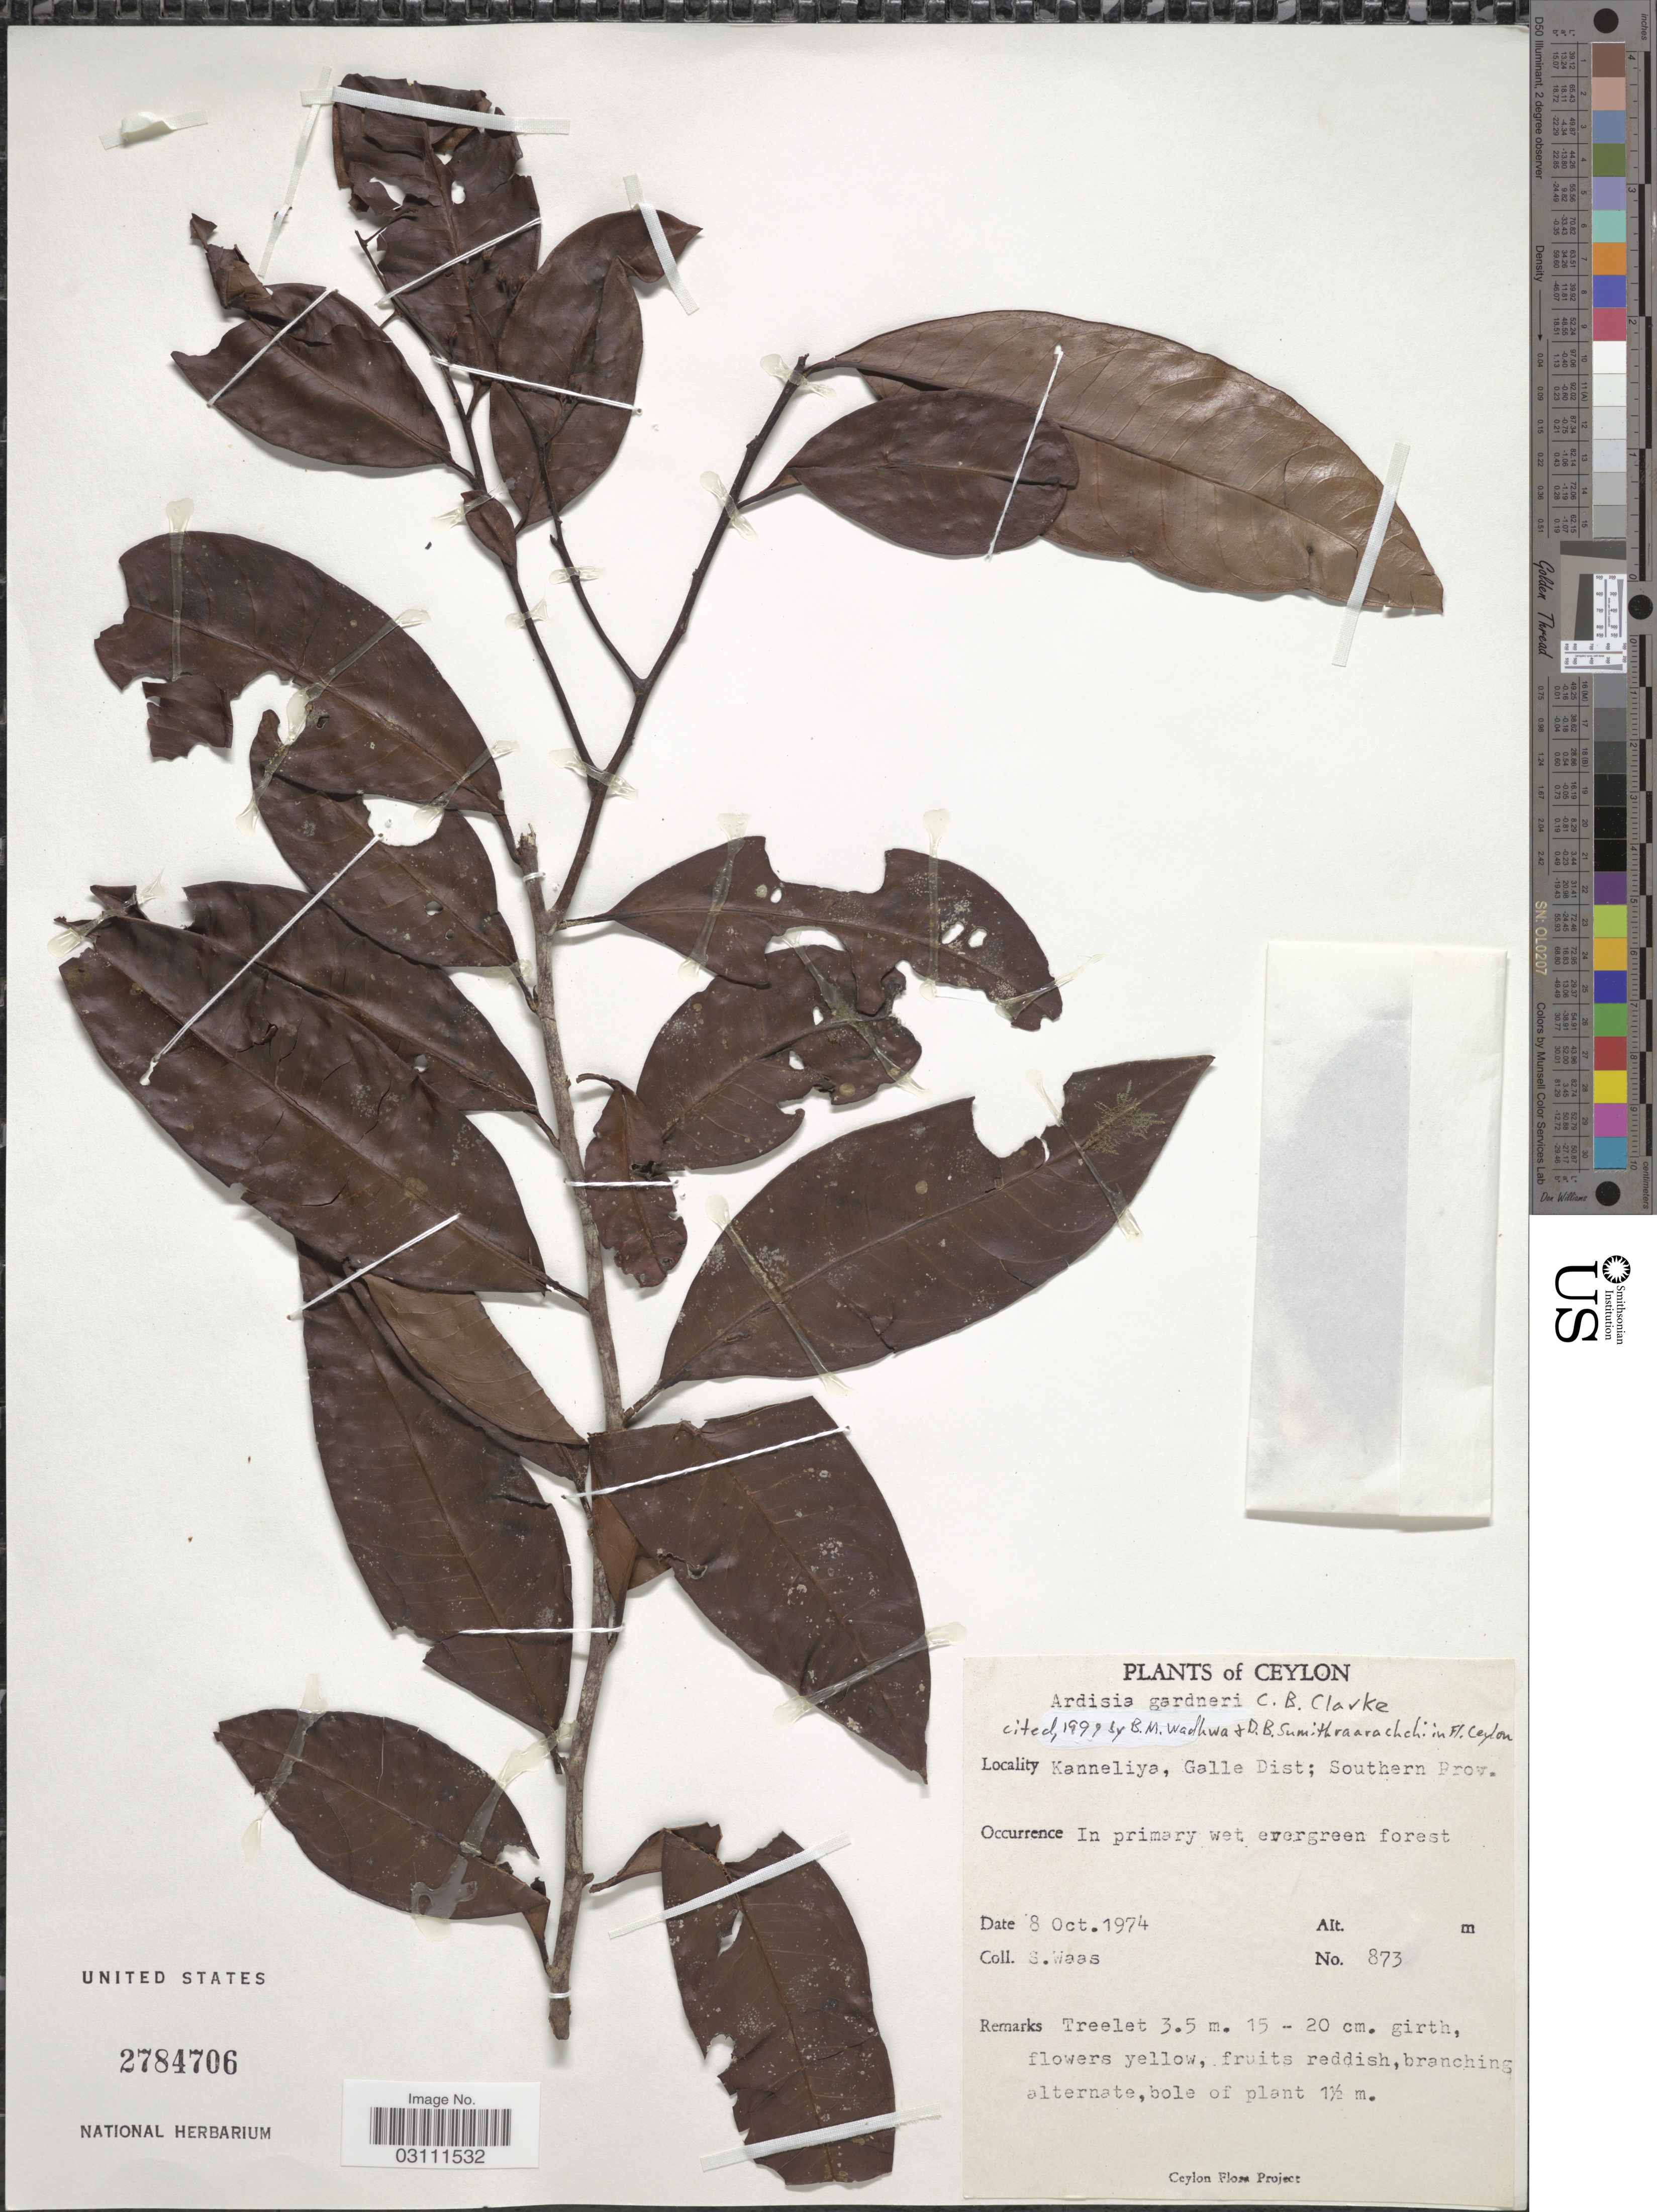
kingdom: Plantae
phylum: Tracheophyta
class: Magnoliopsida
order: Ericales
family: Primulaceae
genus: Ardisia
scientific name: Ardisia gardneri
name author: C.B. Clarke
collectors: S. Waas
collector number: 873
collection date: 1974-10-08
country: Sri Lanka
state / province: Southern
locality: Ceylon, Kanneliya, Galle Dist; Southern Prov.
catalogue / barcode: US 2784706